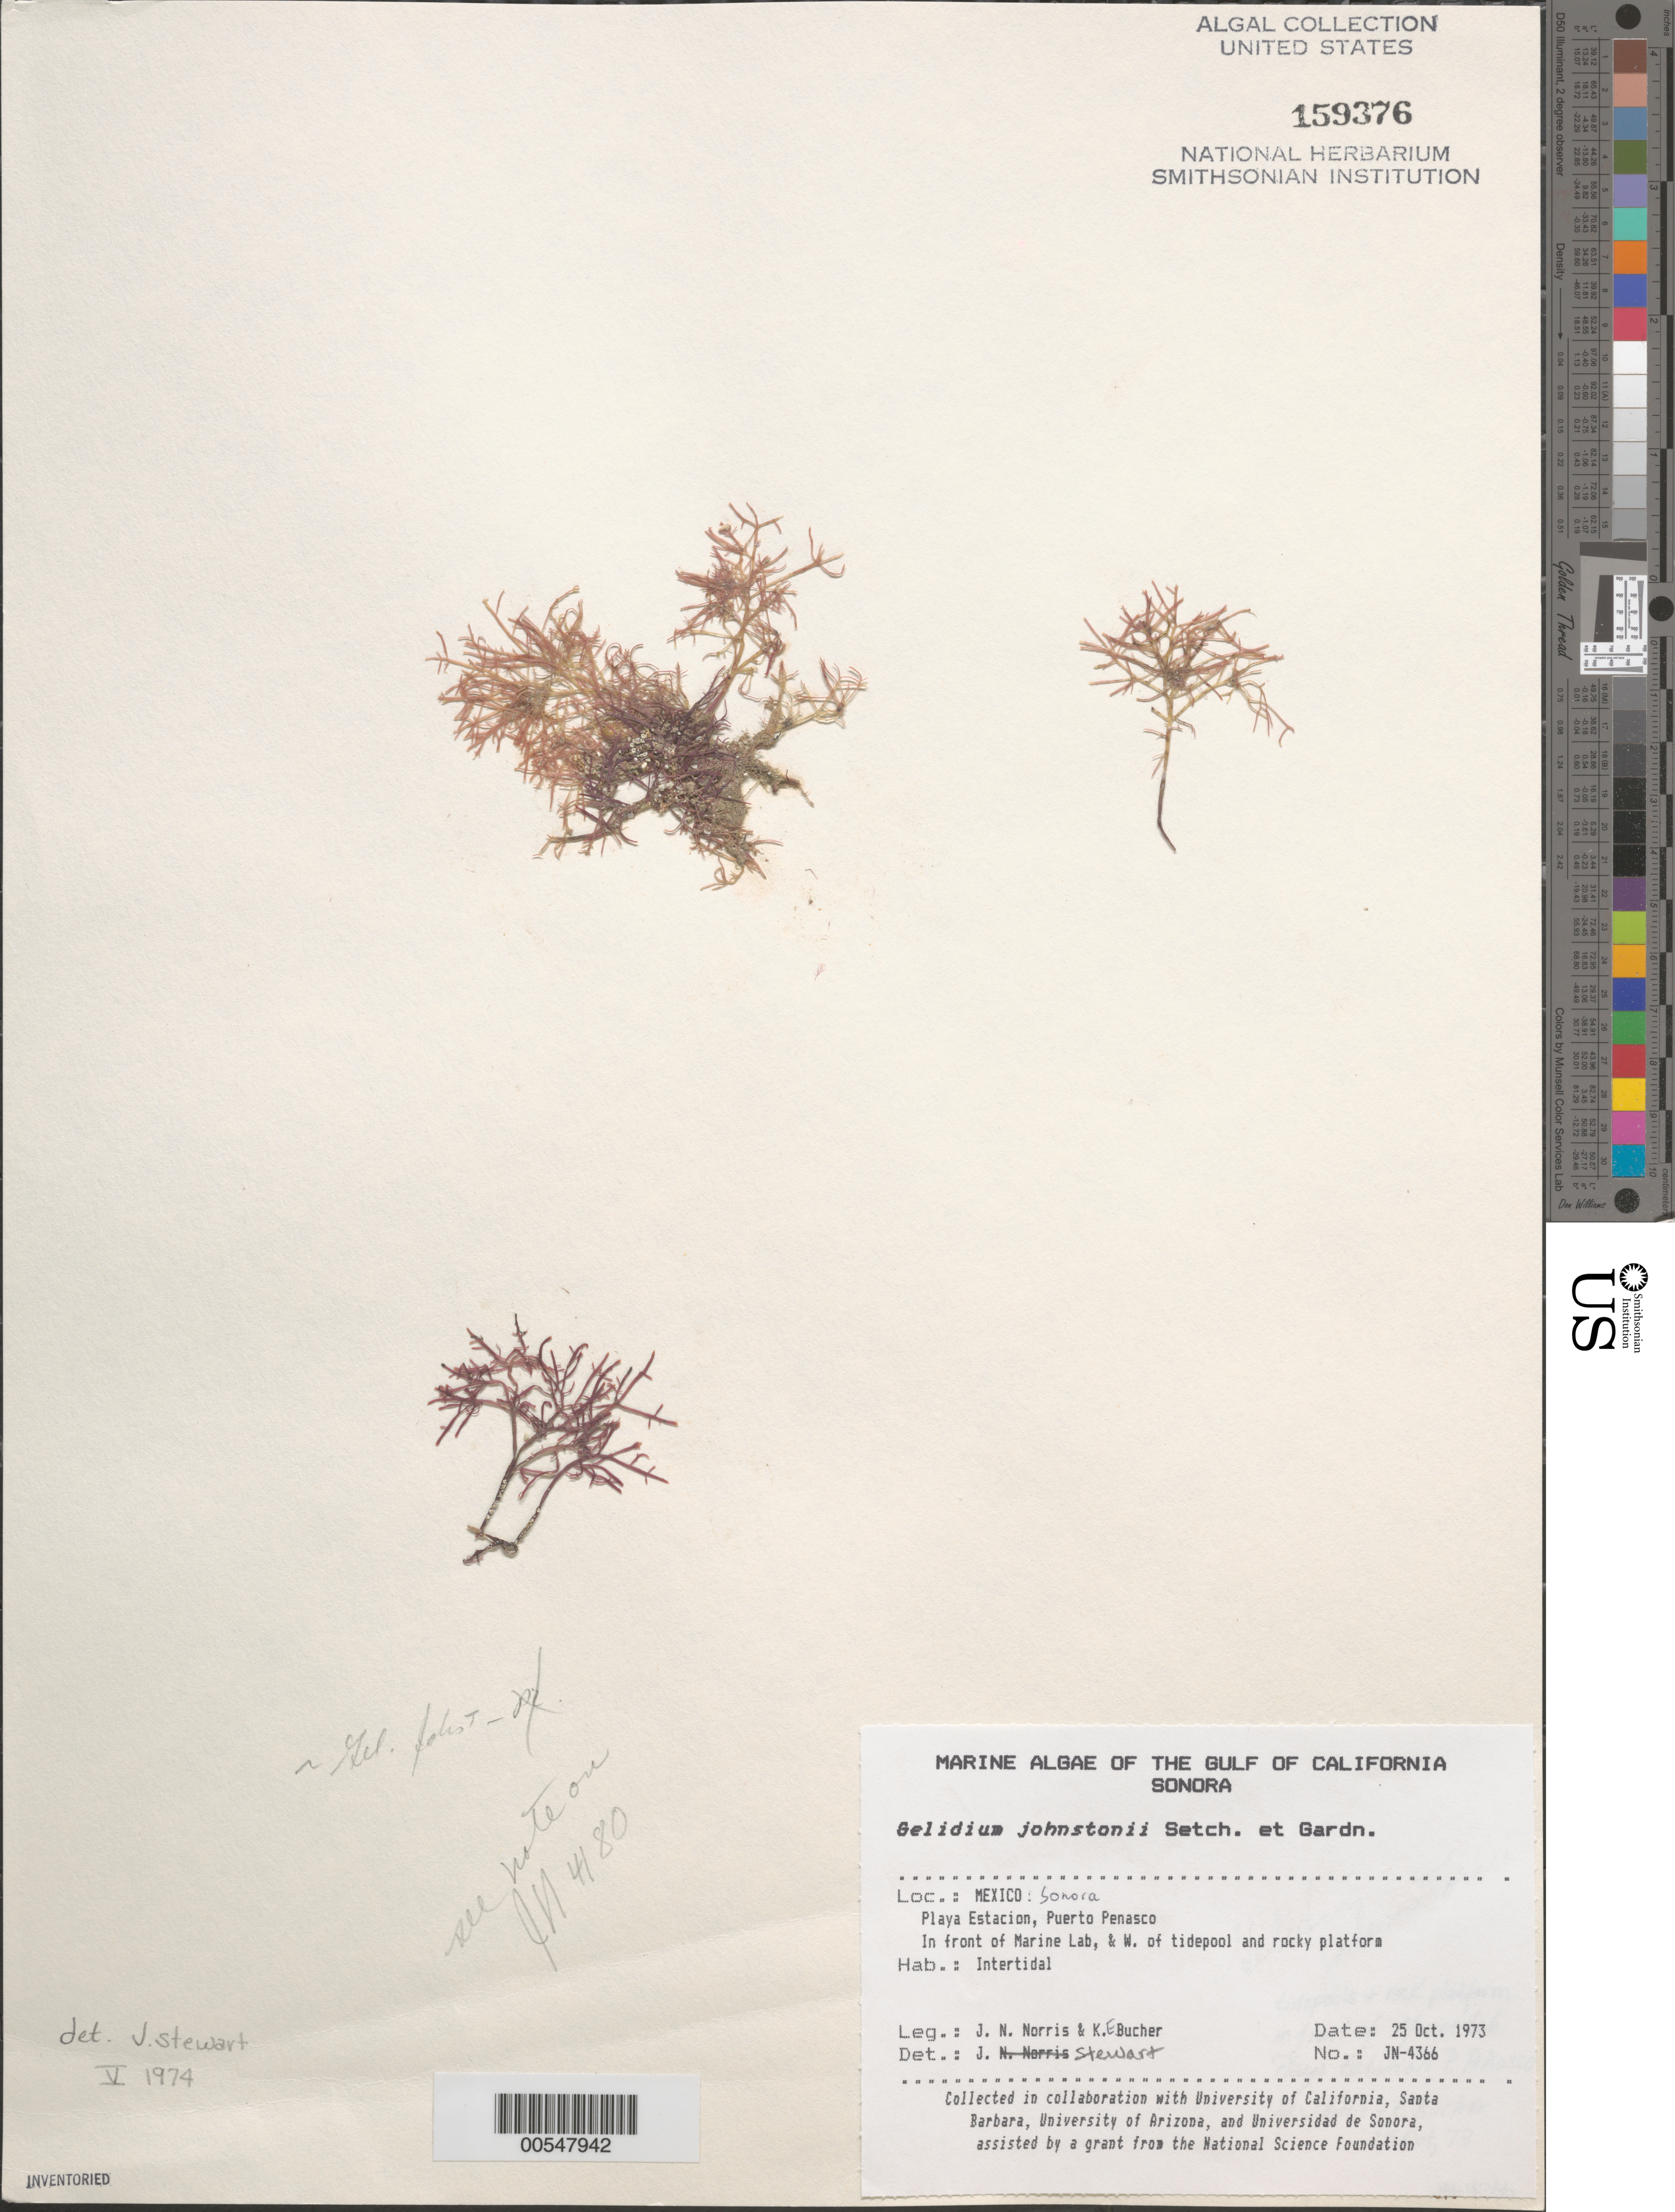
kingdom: Plantae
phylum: Rhodophyta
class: Florideophyceae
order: Gelidiales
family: Gelidiaceae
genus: Gelidium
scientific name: Gelidium johnstonii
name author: Setchell & N.L. Gardner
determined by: Stewart, J.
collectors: J. N. Norris & K. E. Bucher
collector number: JN-4366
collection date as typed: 25 Oct 1973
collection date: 1973-10-25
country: Mexico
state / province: Sonora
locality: Playa Estacion, Puerto Penasco, marine laboratory station shore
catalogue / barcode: US 159376